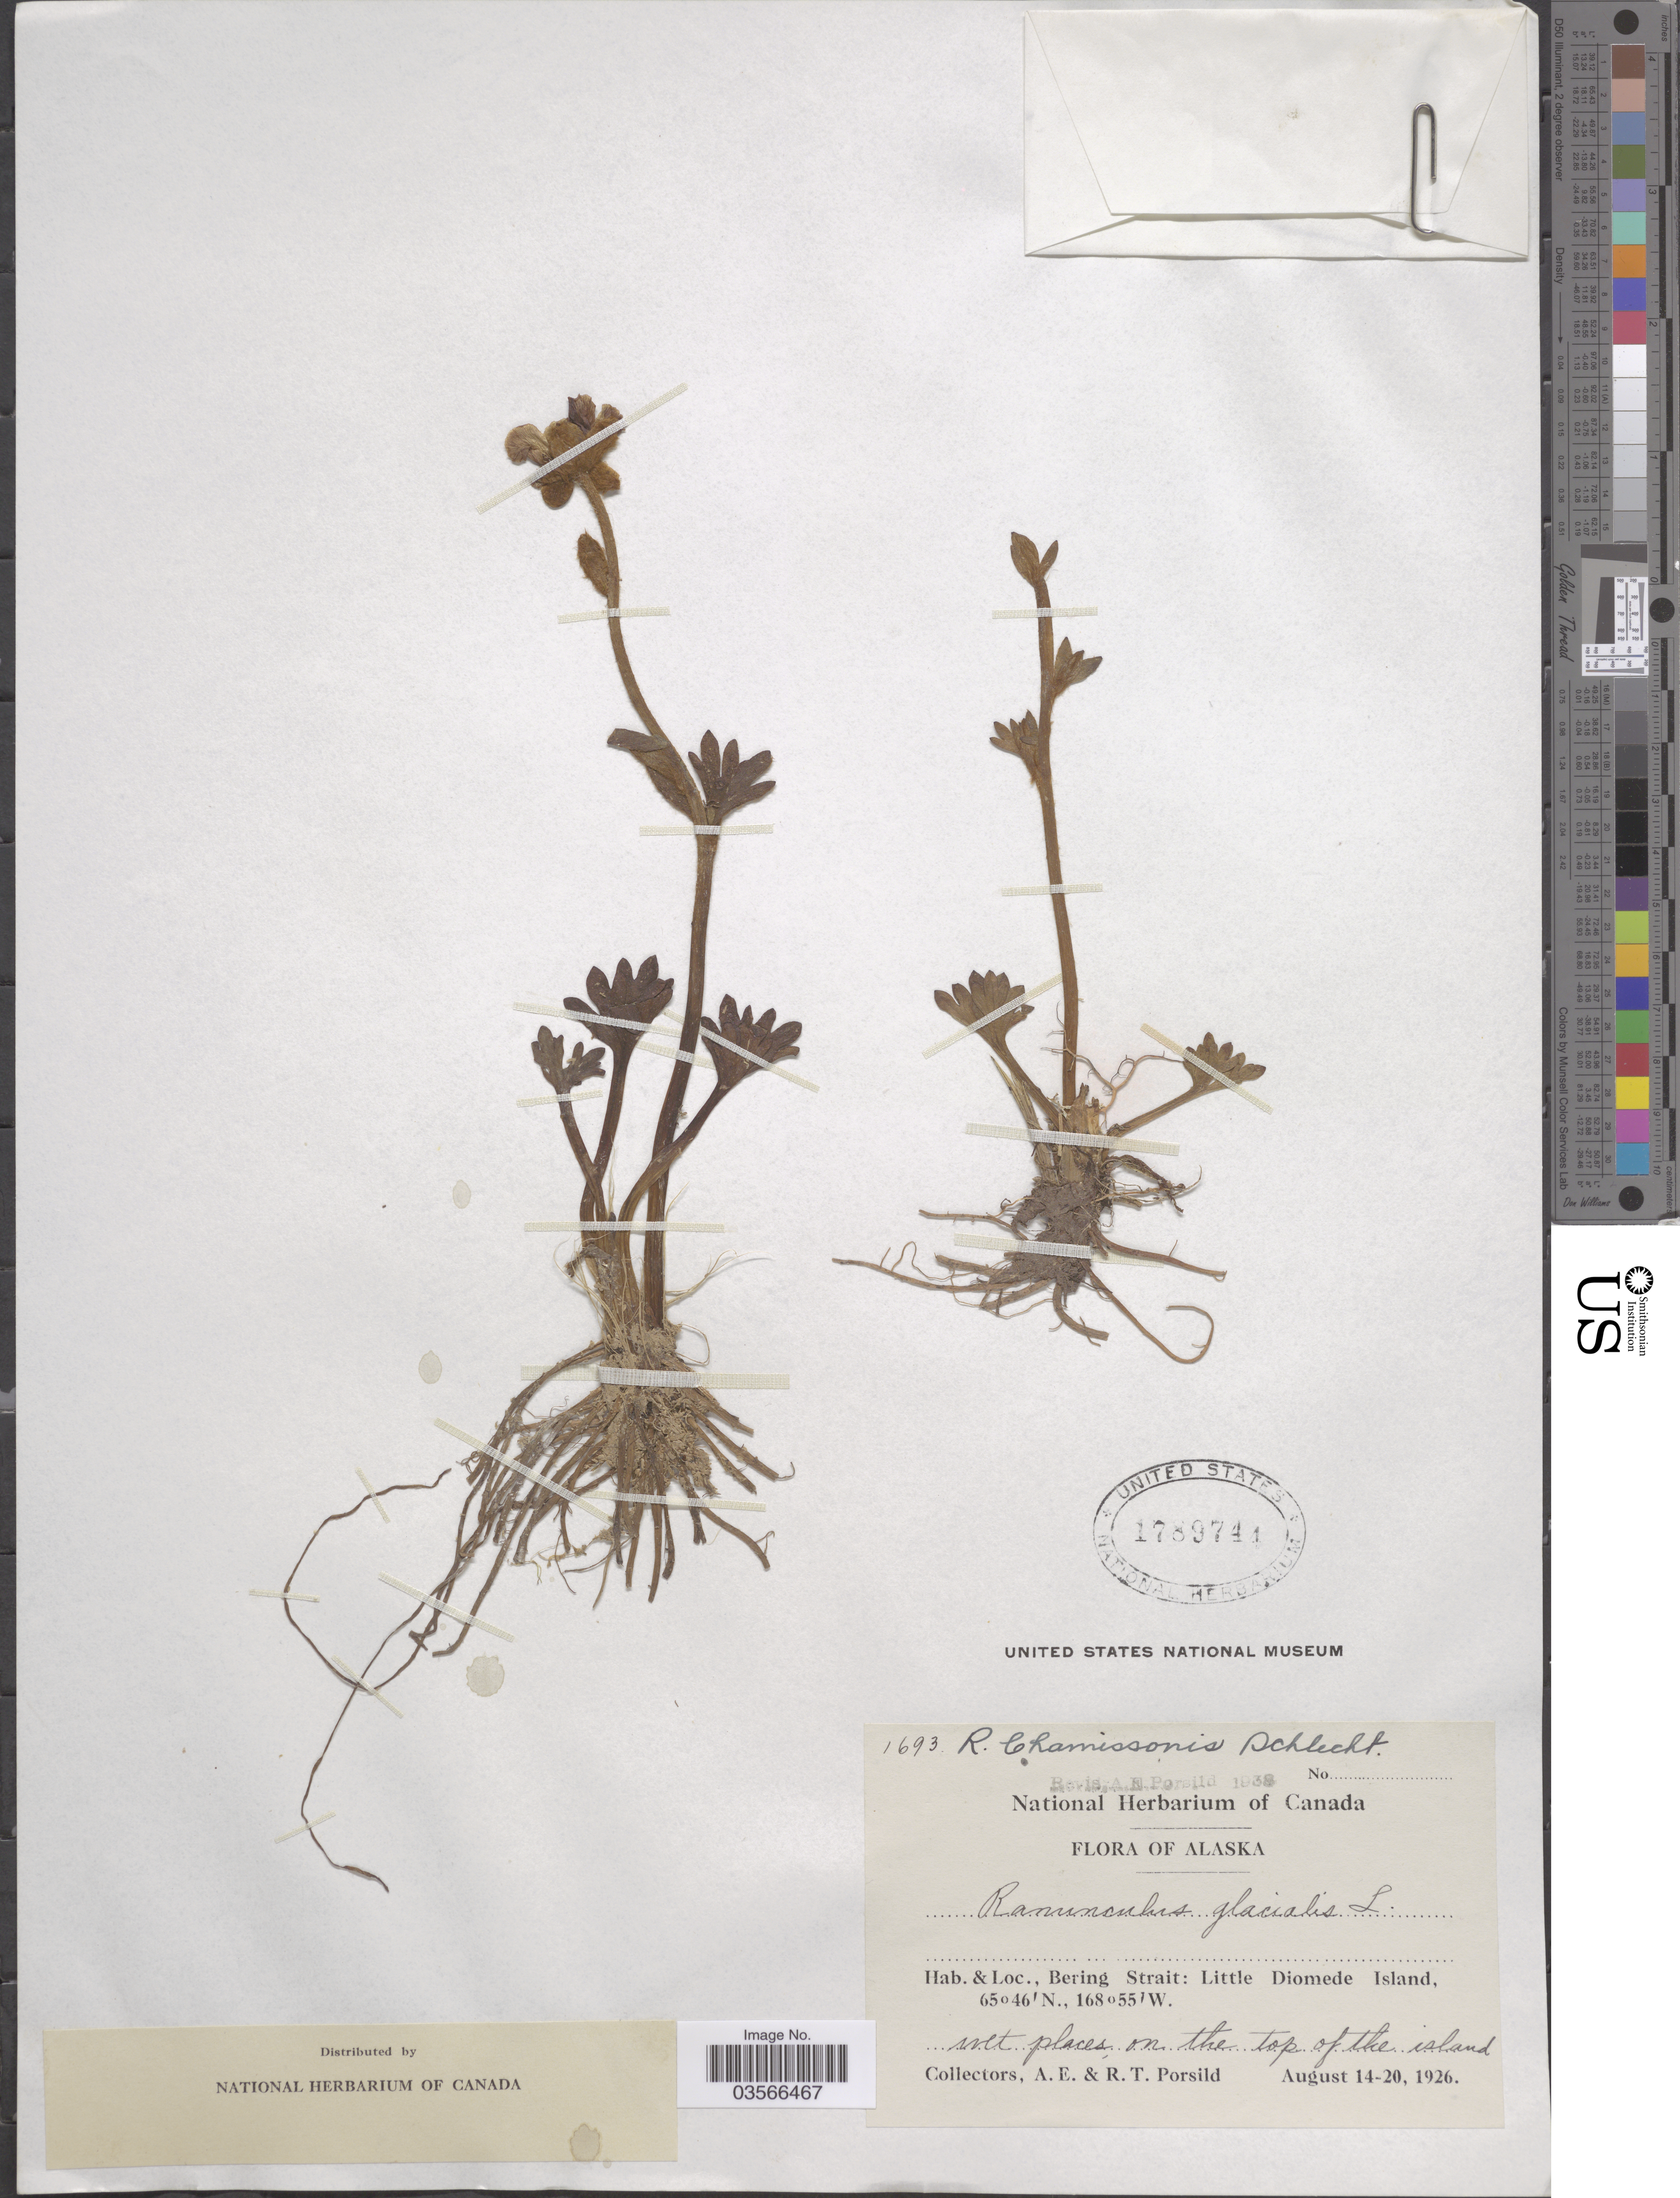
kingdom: Plantae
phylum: Tracheophyta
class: Magnoliopsida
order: Ranunculales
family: Ranunculaceae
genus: Ranunculus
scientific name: Ranunculus glacialis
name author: L.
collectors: A. E. Porsild & R. T. Porsild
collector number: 1693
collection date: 1926-08-14/1926-08-20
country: United States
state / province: Alaska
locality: Bering Strait: Little Diomede Island. Wet places, on the top of the island.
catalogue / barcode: US 1789744